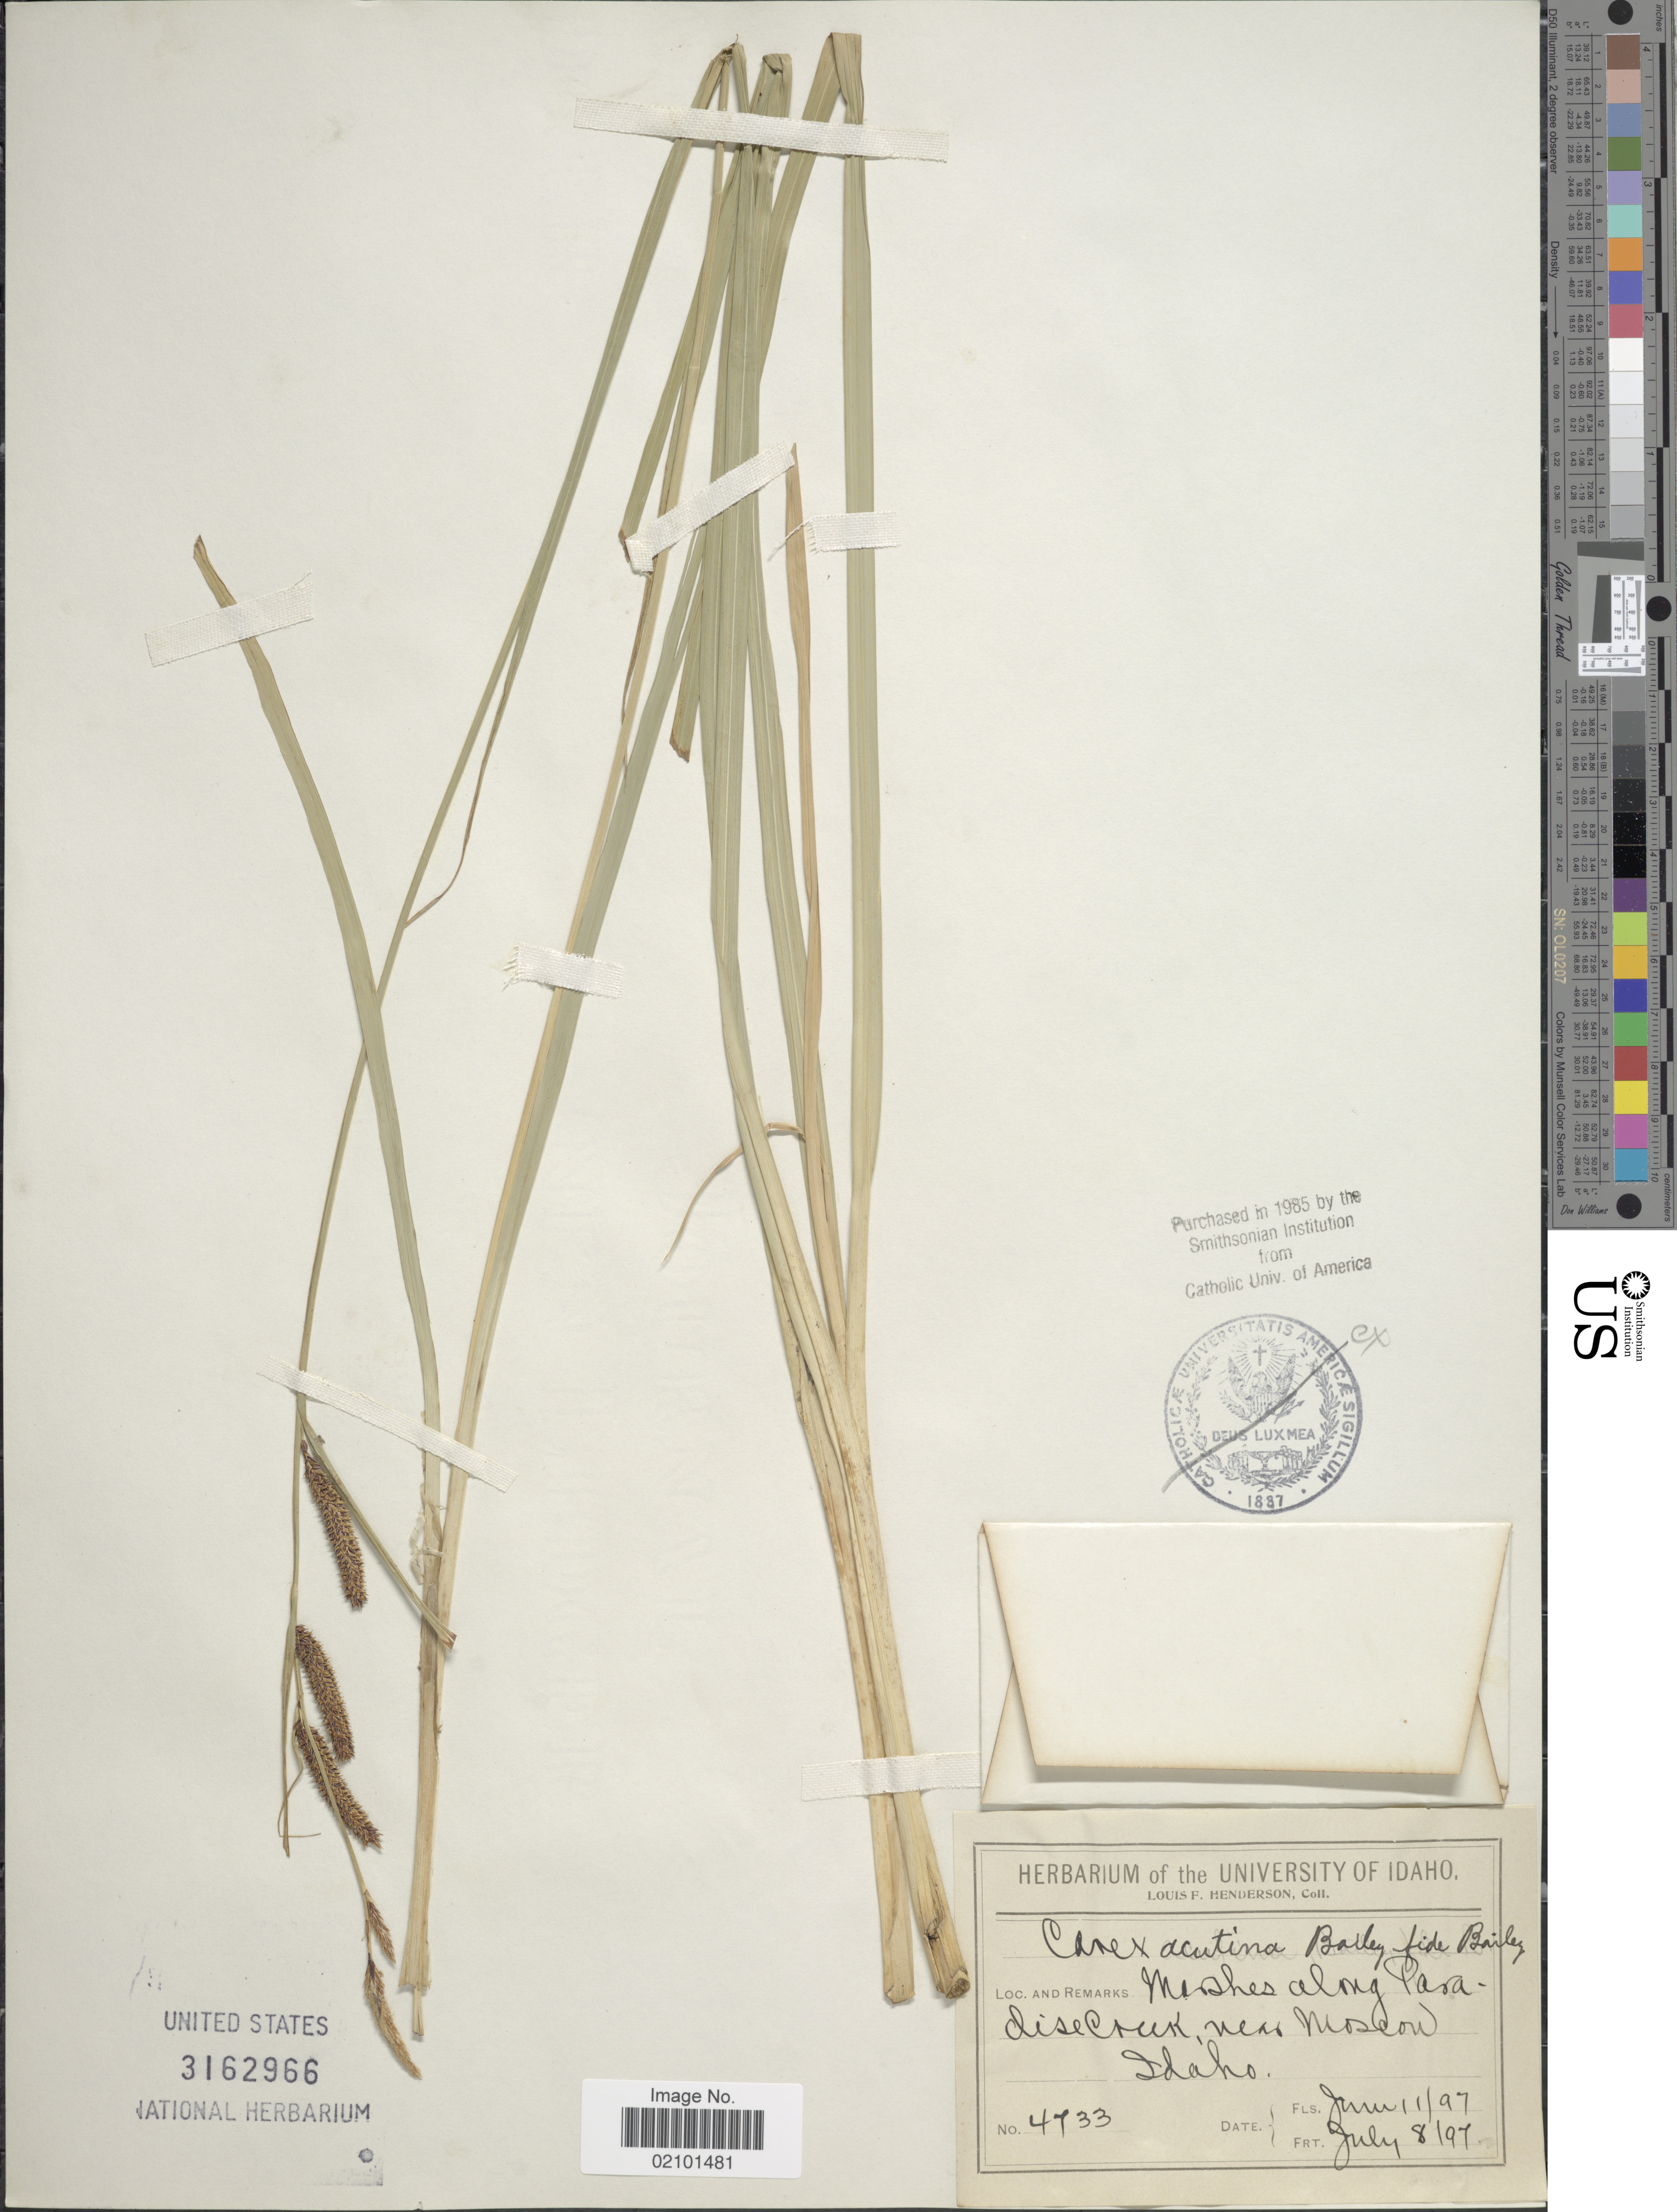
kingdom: Plantae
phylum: Tracheophyta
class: Liliopsida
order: Poales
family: Cyperaceae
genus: Carex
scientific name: Carex aquatilis var. aquatilis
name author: Wahlenb.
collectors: L. Henderson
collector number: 4733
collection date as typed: Transcribed d/m/y: 11/6/97 to 8/7/97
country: United States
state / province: Idaho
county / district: Latah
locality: Along Paradise Creek, near Moscow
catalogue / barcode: US 3162966